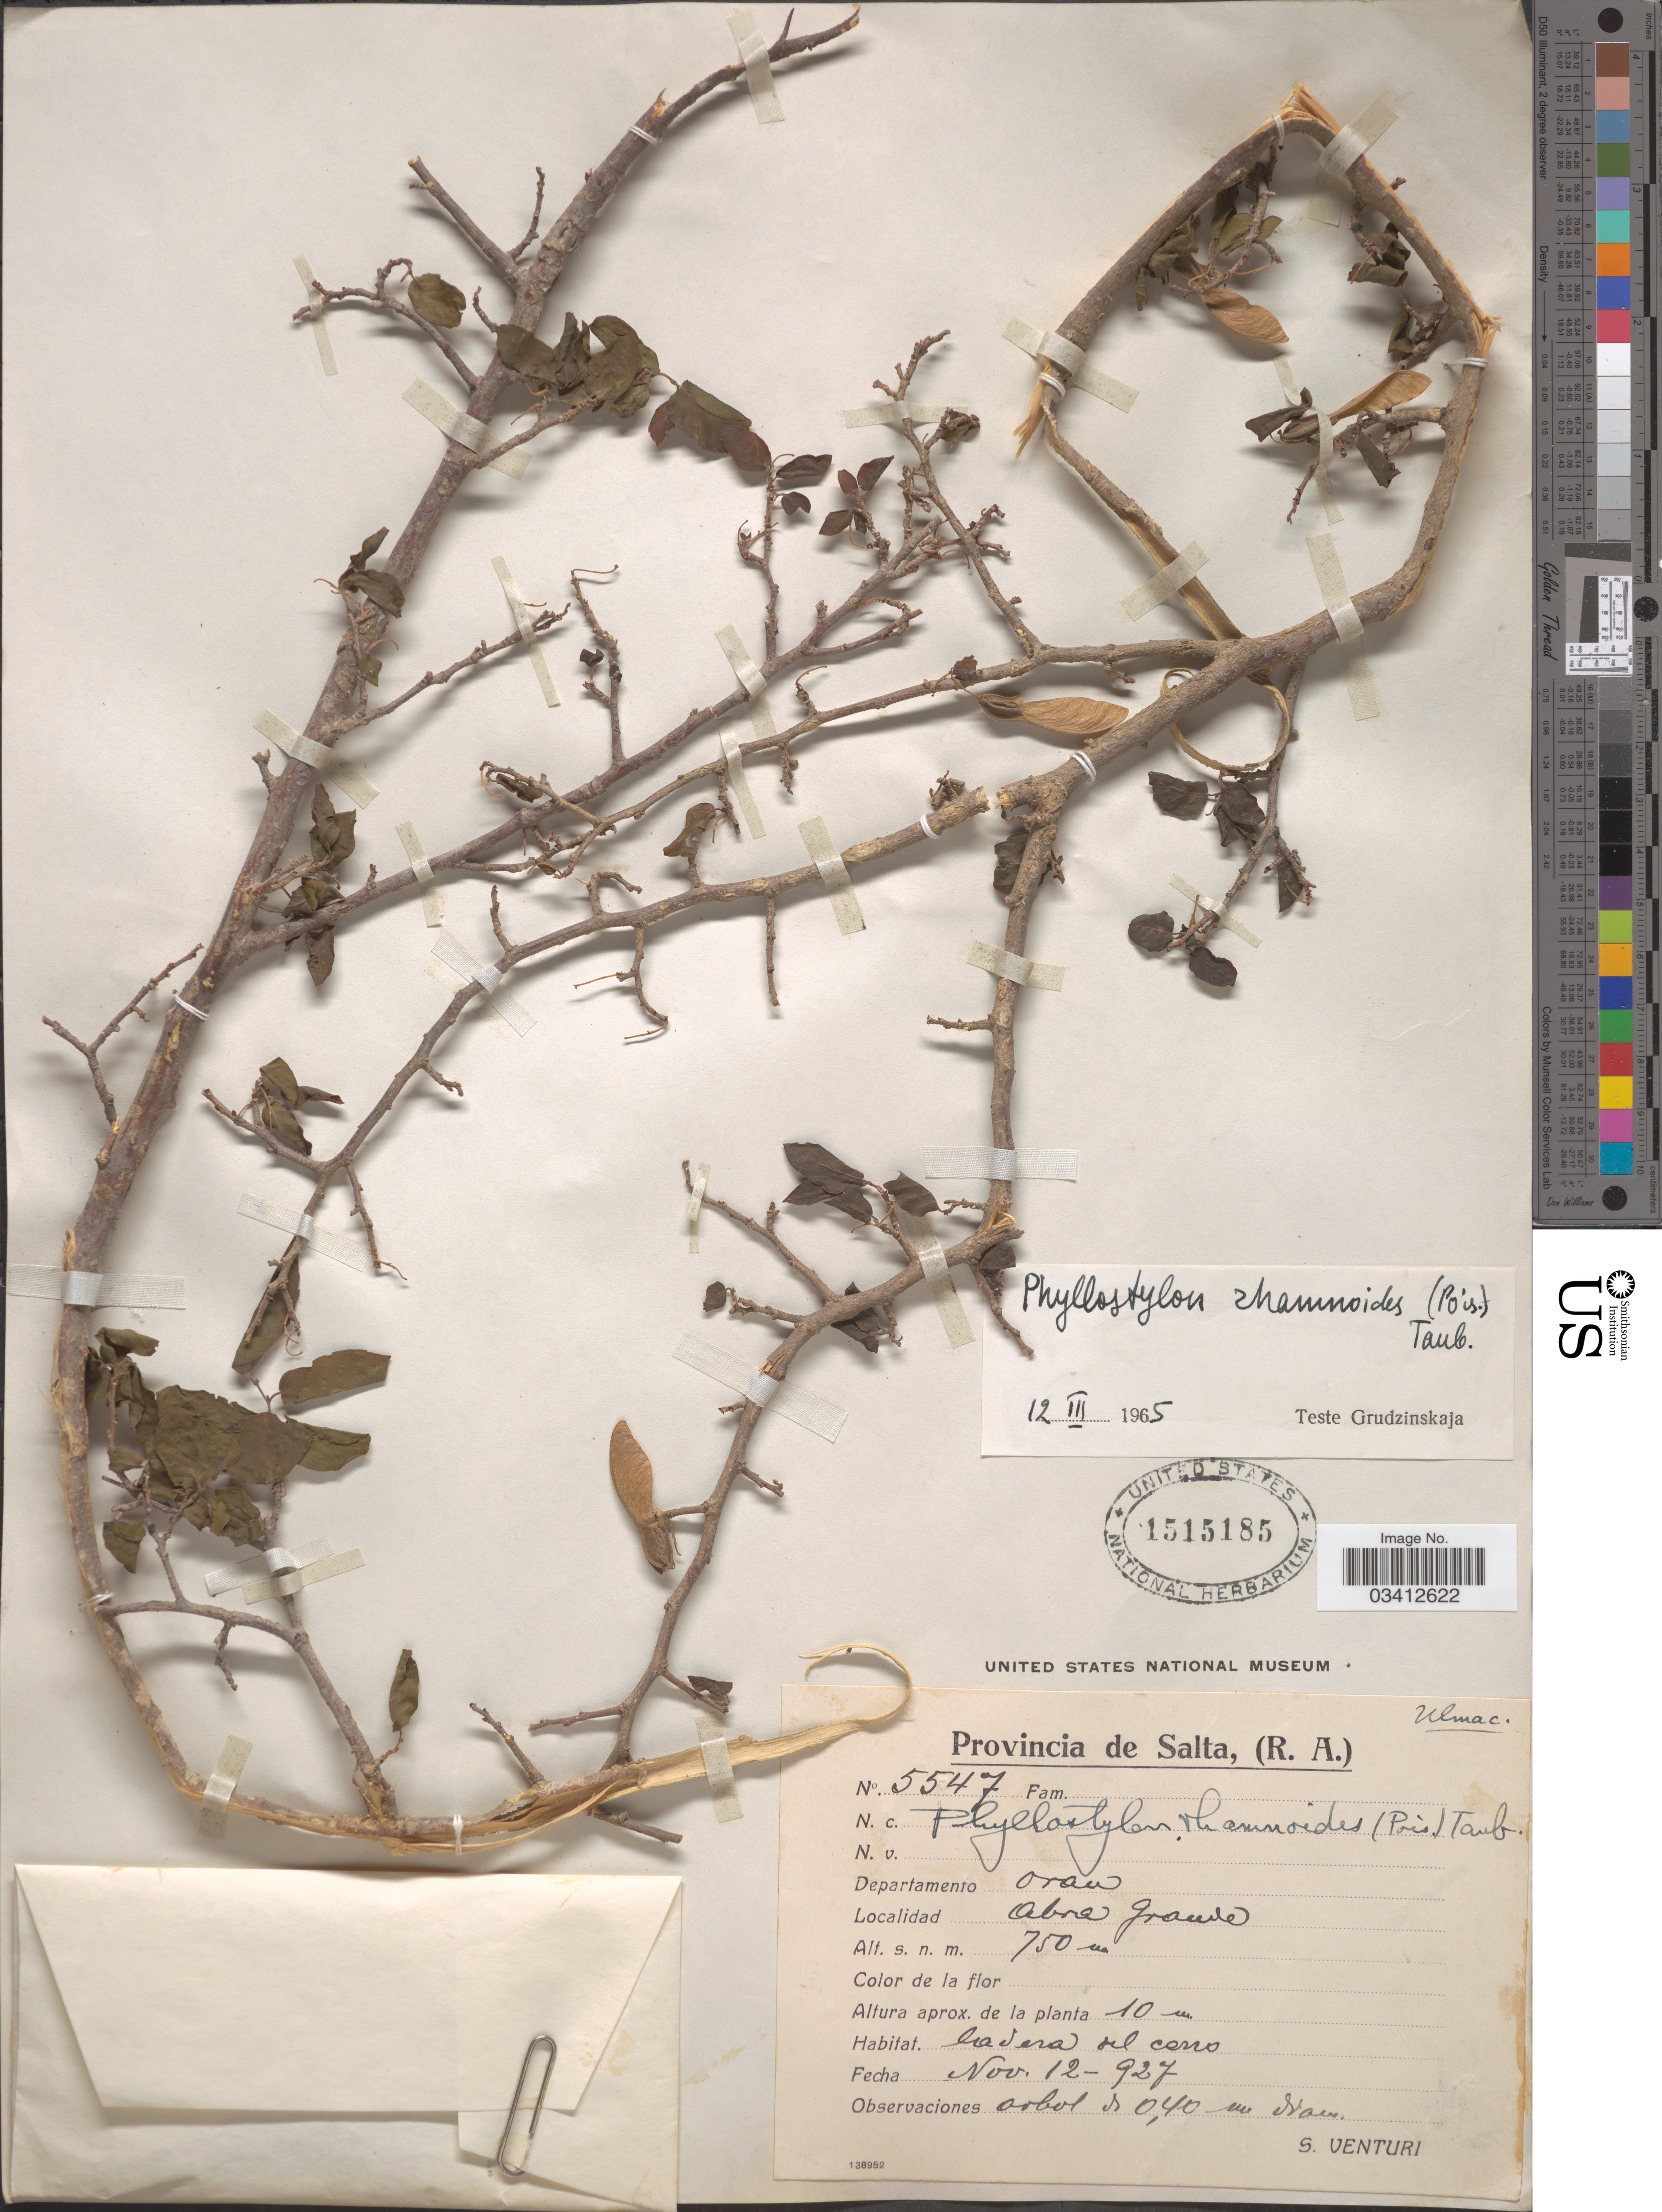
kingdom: Plantae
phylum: Tracheophyta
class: Magnoliopsida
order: Rosales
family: Ulmaceae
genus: Phyllostylon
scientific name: Phyllostylon rhamnoides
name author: (J. Poiss.) Taub.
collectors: S. Venturi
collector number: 5547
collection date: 1927-11-12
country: Argentina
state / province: Salta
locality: Departamento Oran. Abra Grande.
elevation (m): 750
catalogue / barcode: US 1515185